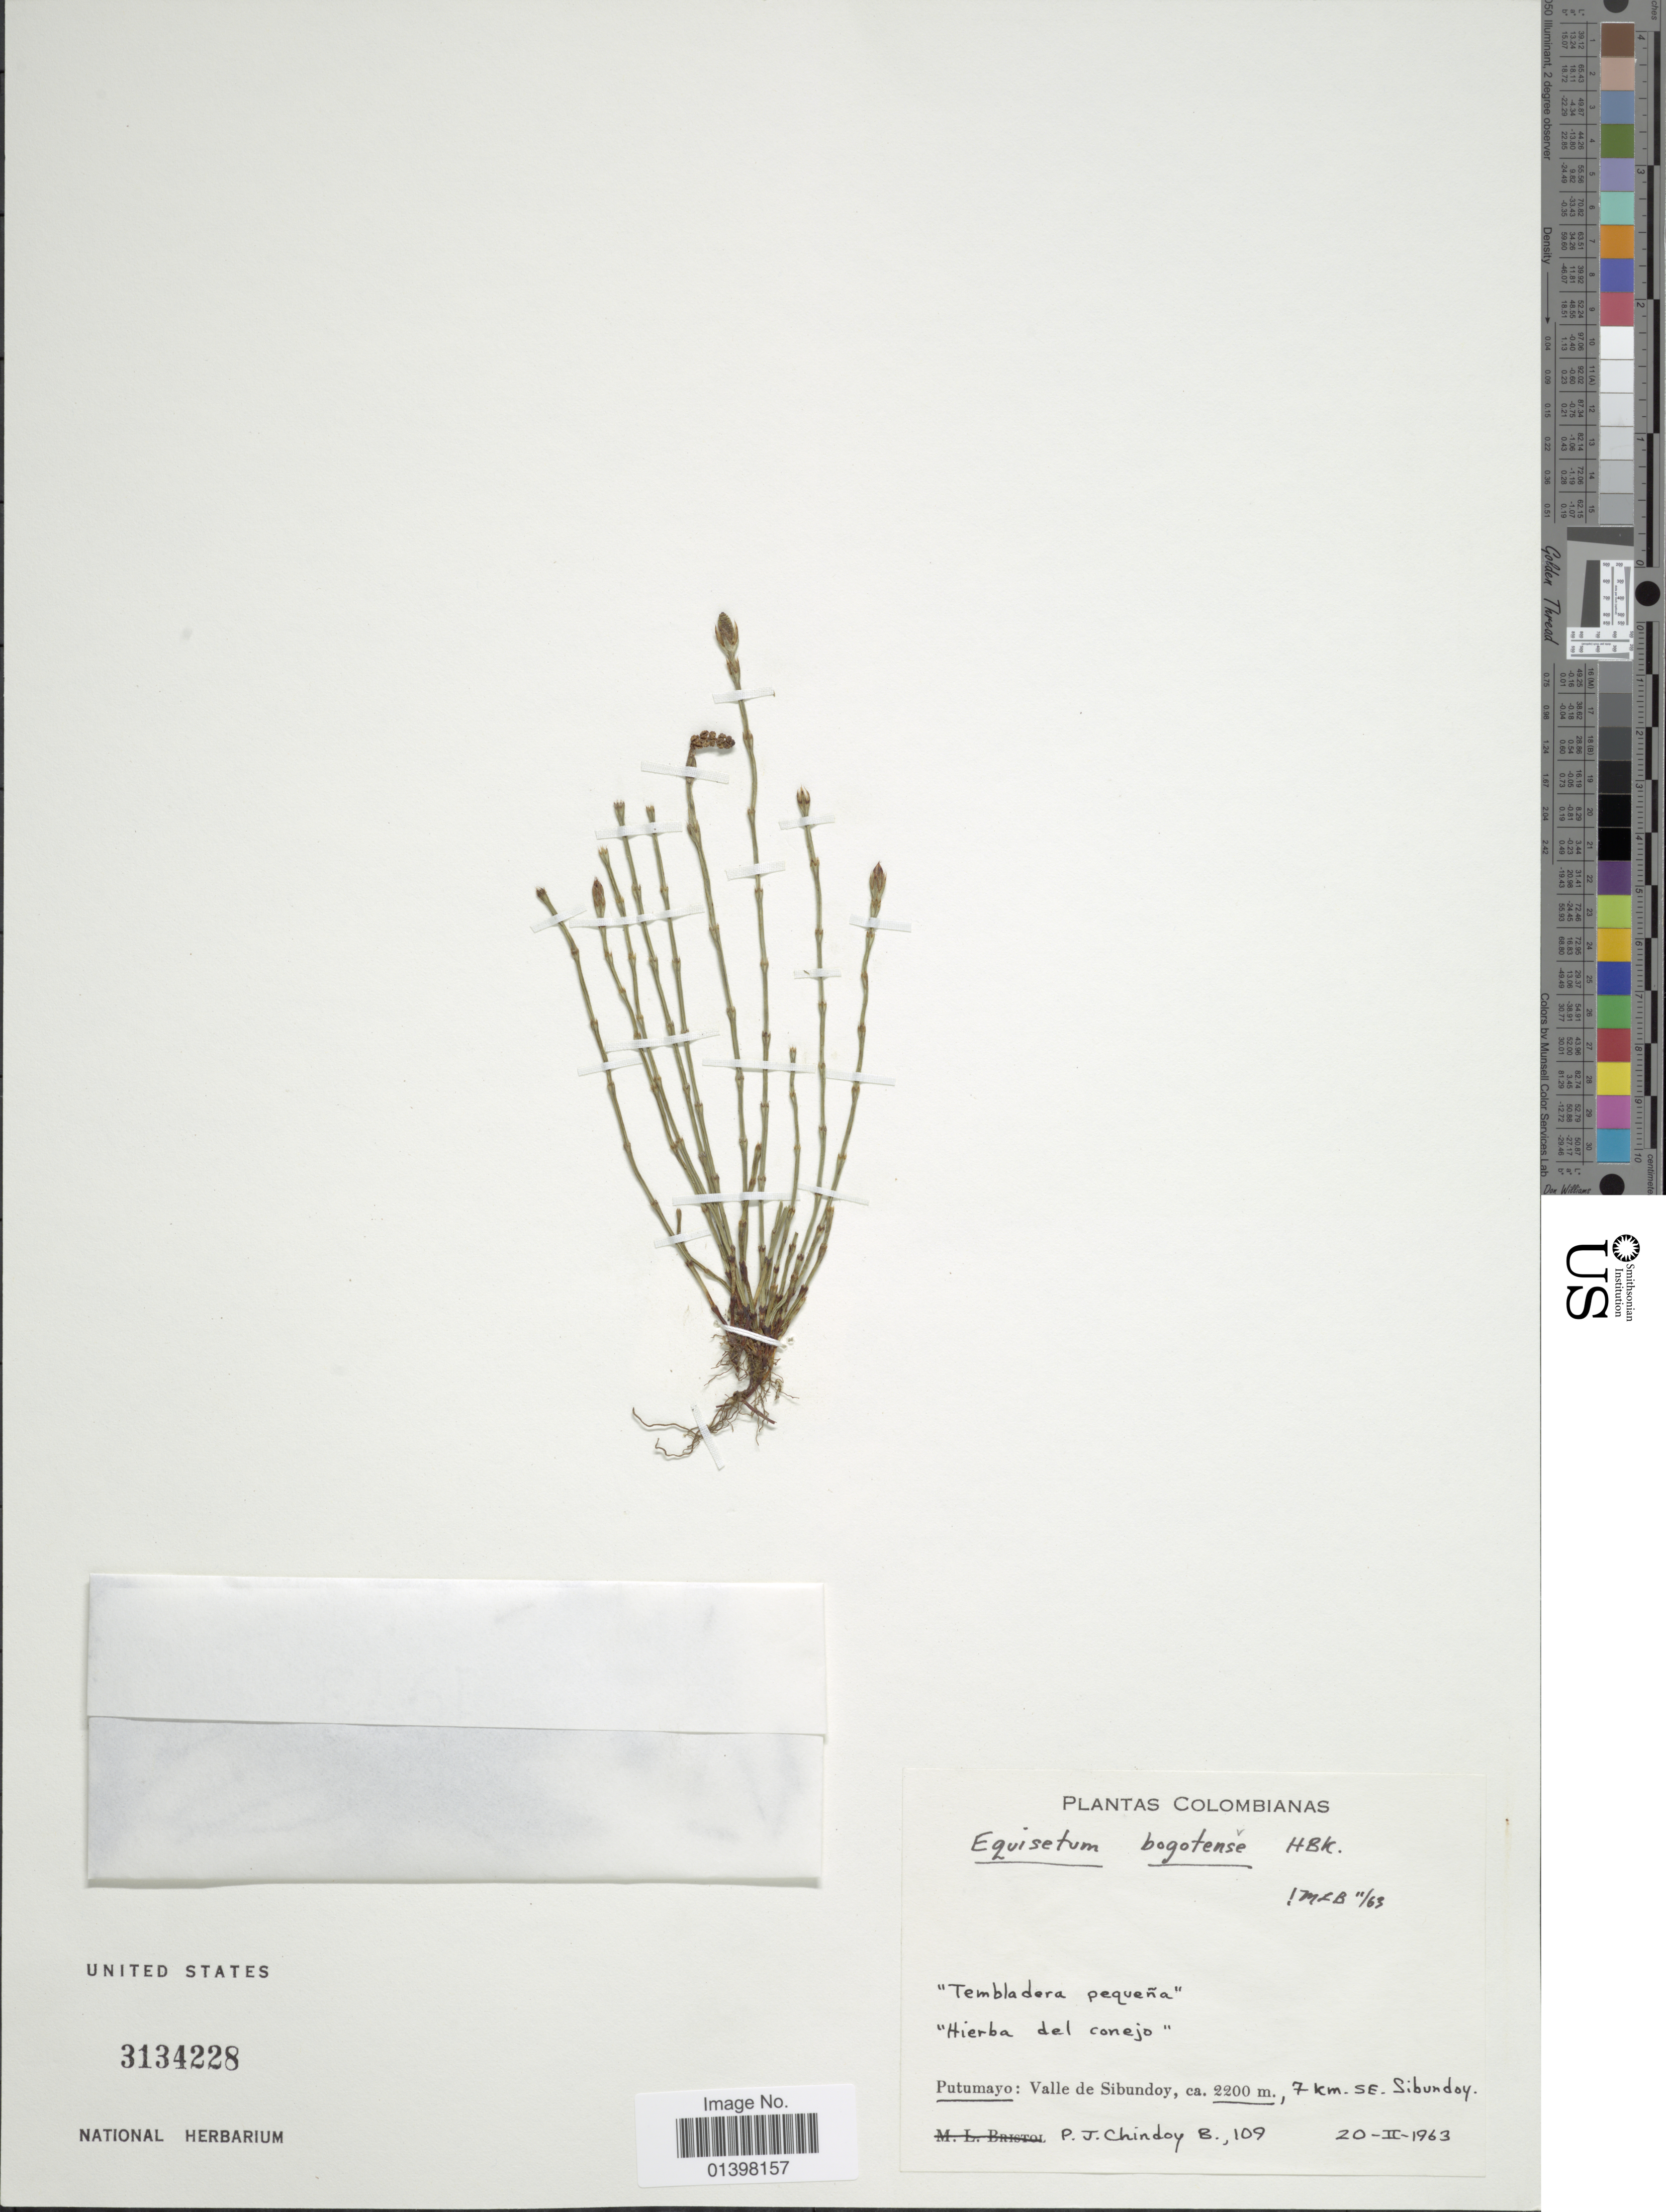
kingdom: Plantae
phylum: Tracheophyta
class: Polypodiopsida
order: Equisetales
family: Equisetaceae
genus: Equisetum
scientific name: Equisetum bogotense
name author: Kunth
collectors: P. Chindoy B.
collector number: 109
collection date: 1963-02-20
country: Colombia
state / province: Putumayo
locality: Valle de Sibundoy, 7 km SE of Sibunday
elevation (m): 2200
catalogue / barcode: US 3134228